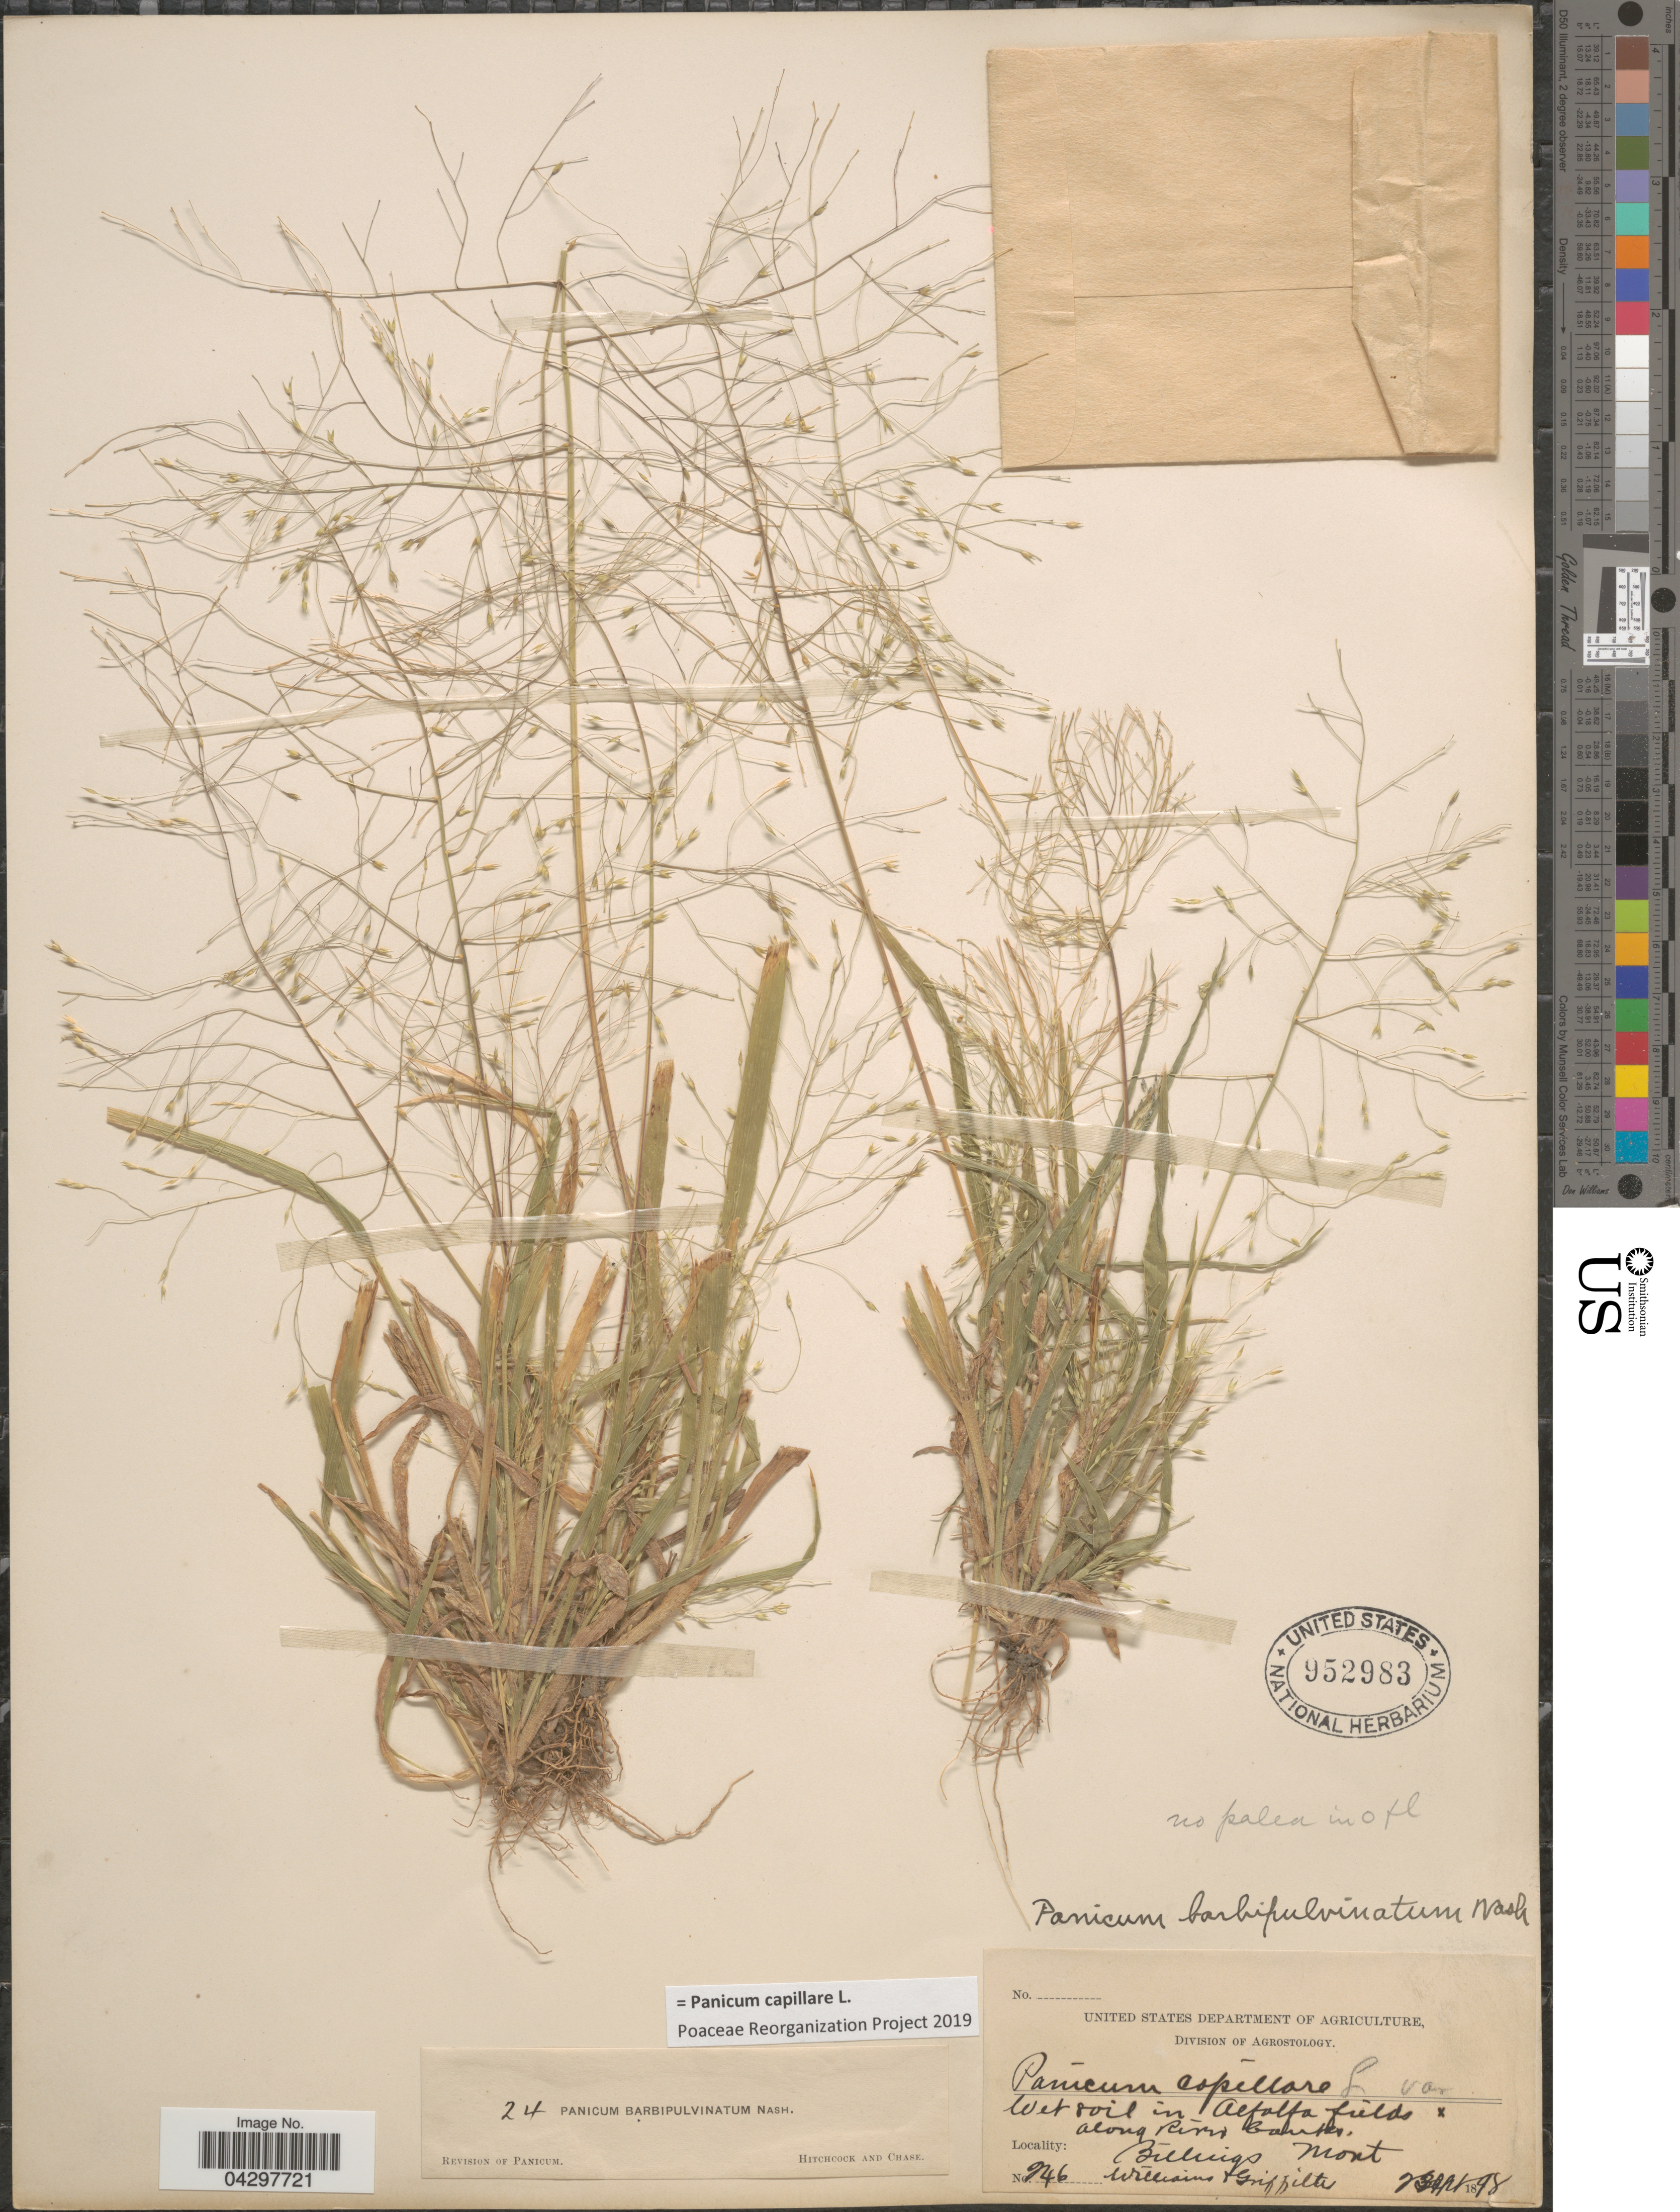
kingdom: Plantae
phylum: Tracheophyta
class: Liliopsida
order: Poales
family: Poaceae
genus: Panicum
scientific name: Panicum capillare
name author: L.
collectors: -- Williams & -- Griffiths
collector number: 246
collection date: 1898-02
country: United States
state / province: Montana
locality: Along river banks, Billings.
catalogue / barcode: US 952983